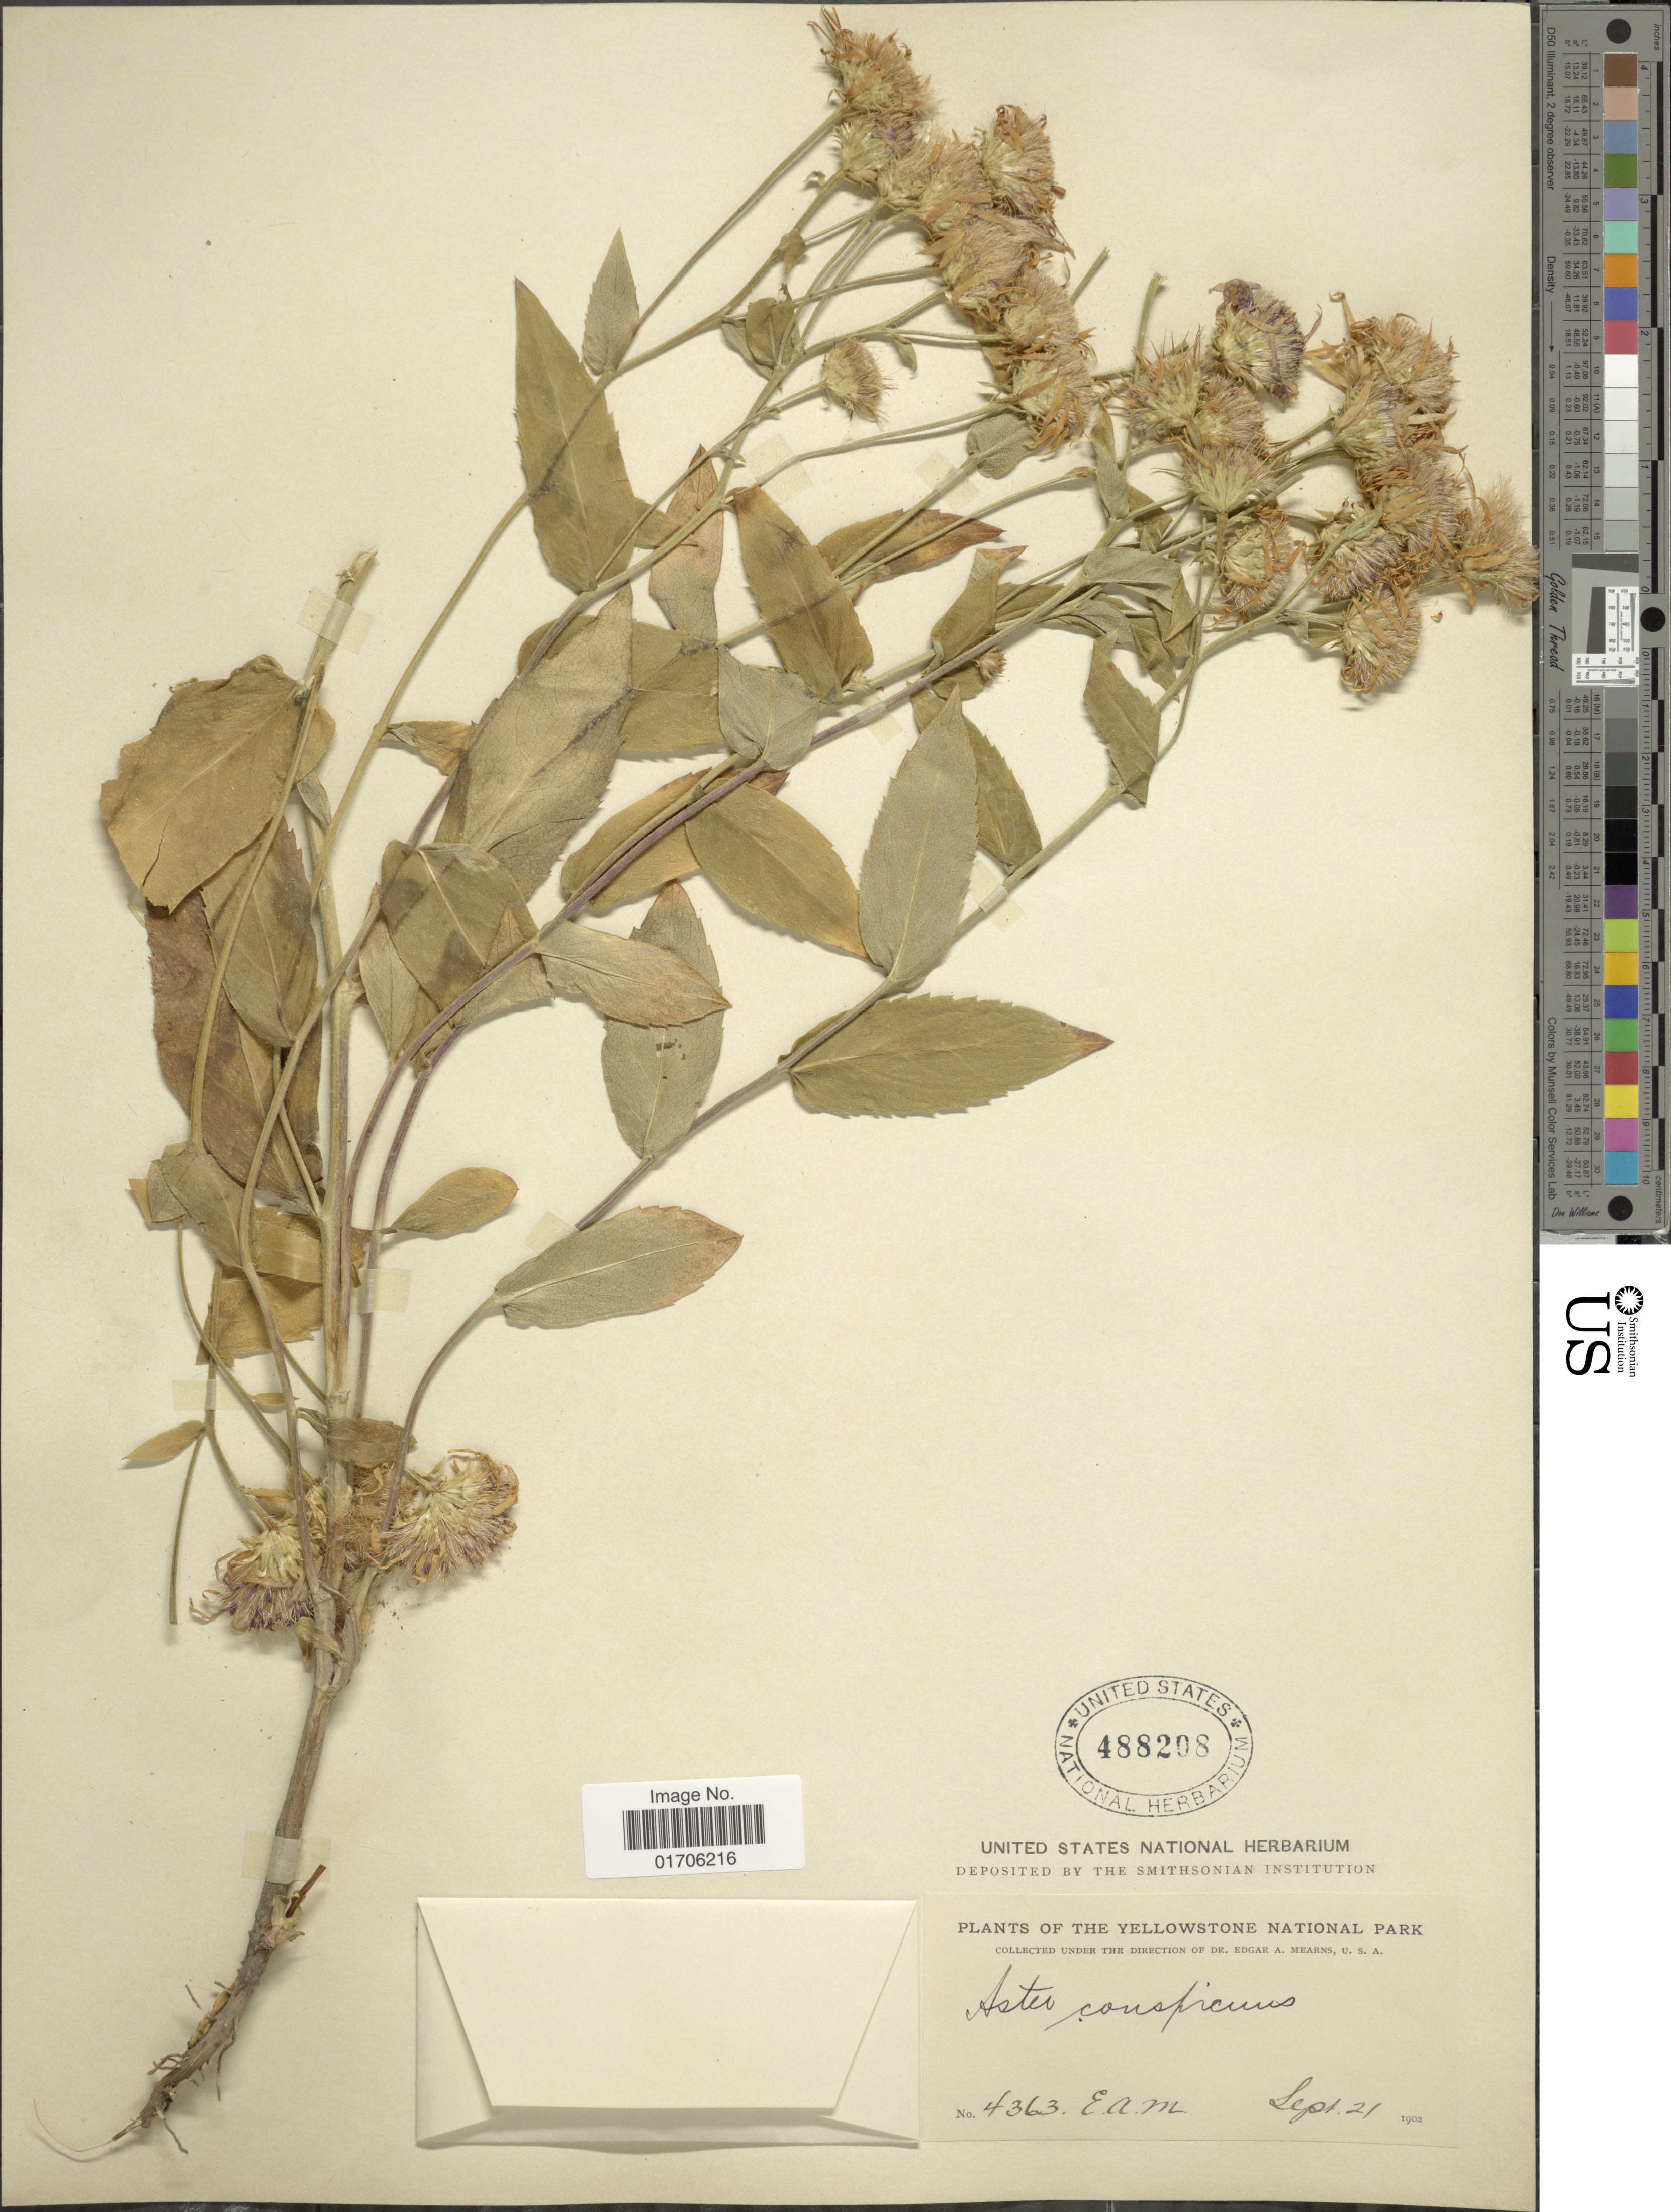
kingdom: Plantae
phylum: Tracheophyta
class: Magnoliopsida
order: Asterales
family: Asteraceae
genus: Eurybia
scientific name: Eurybia conspicua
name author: (Lindl.) G.L. Nesom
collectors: E. A. Mearns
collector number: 4363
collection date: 1902-09-21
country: United States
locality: Yellowstone National Park.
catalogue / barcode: US 488208